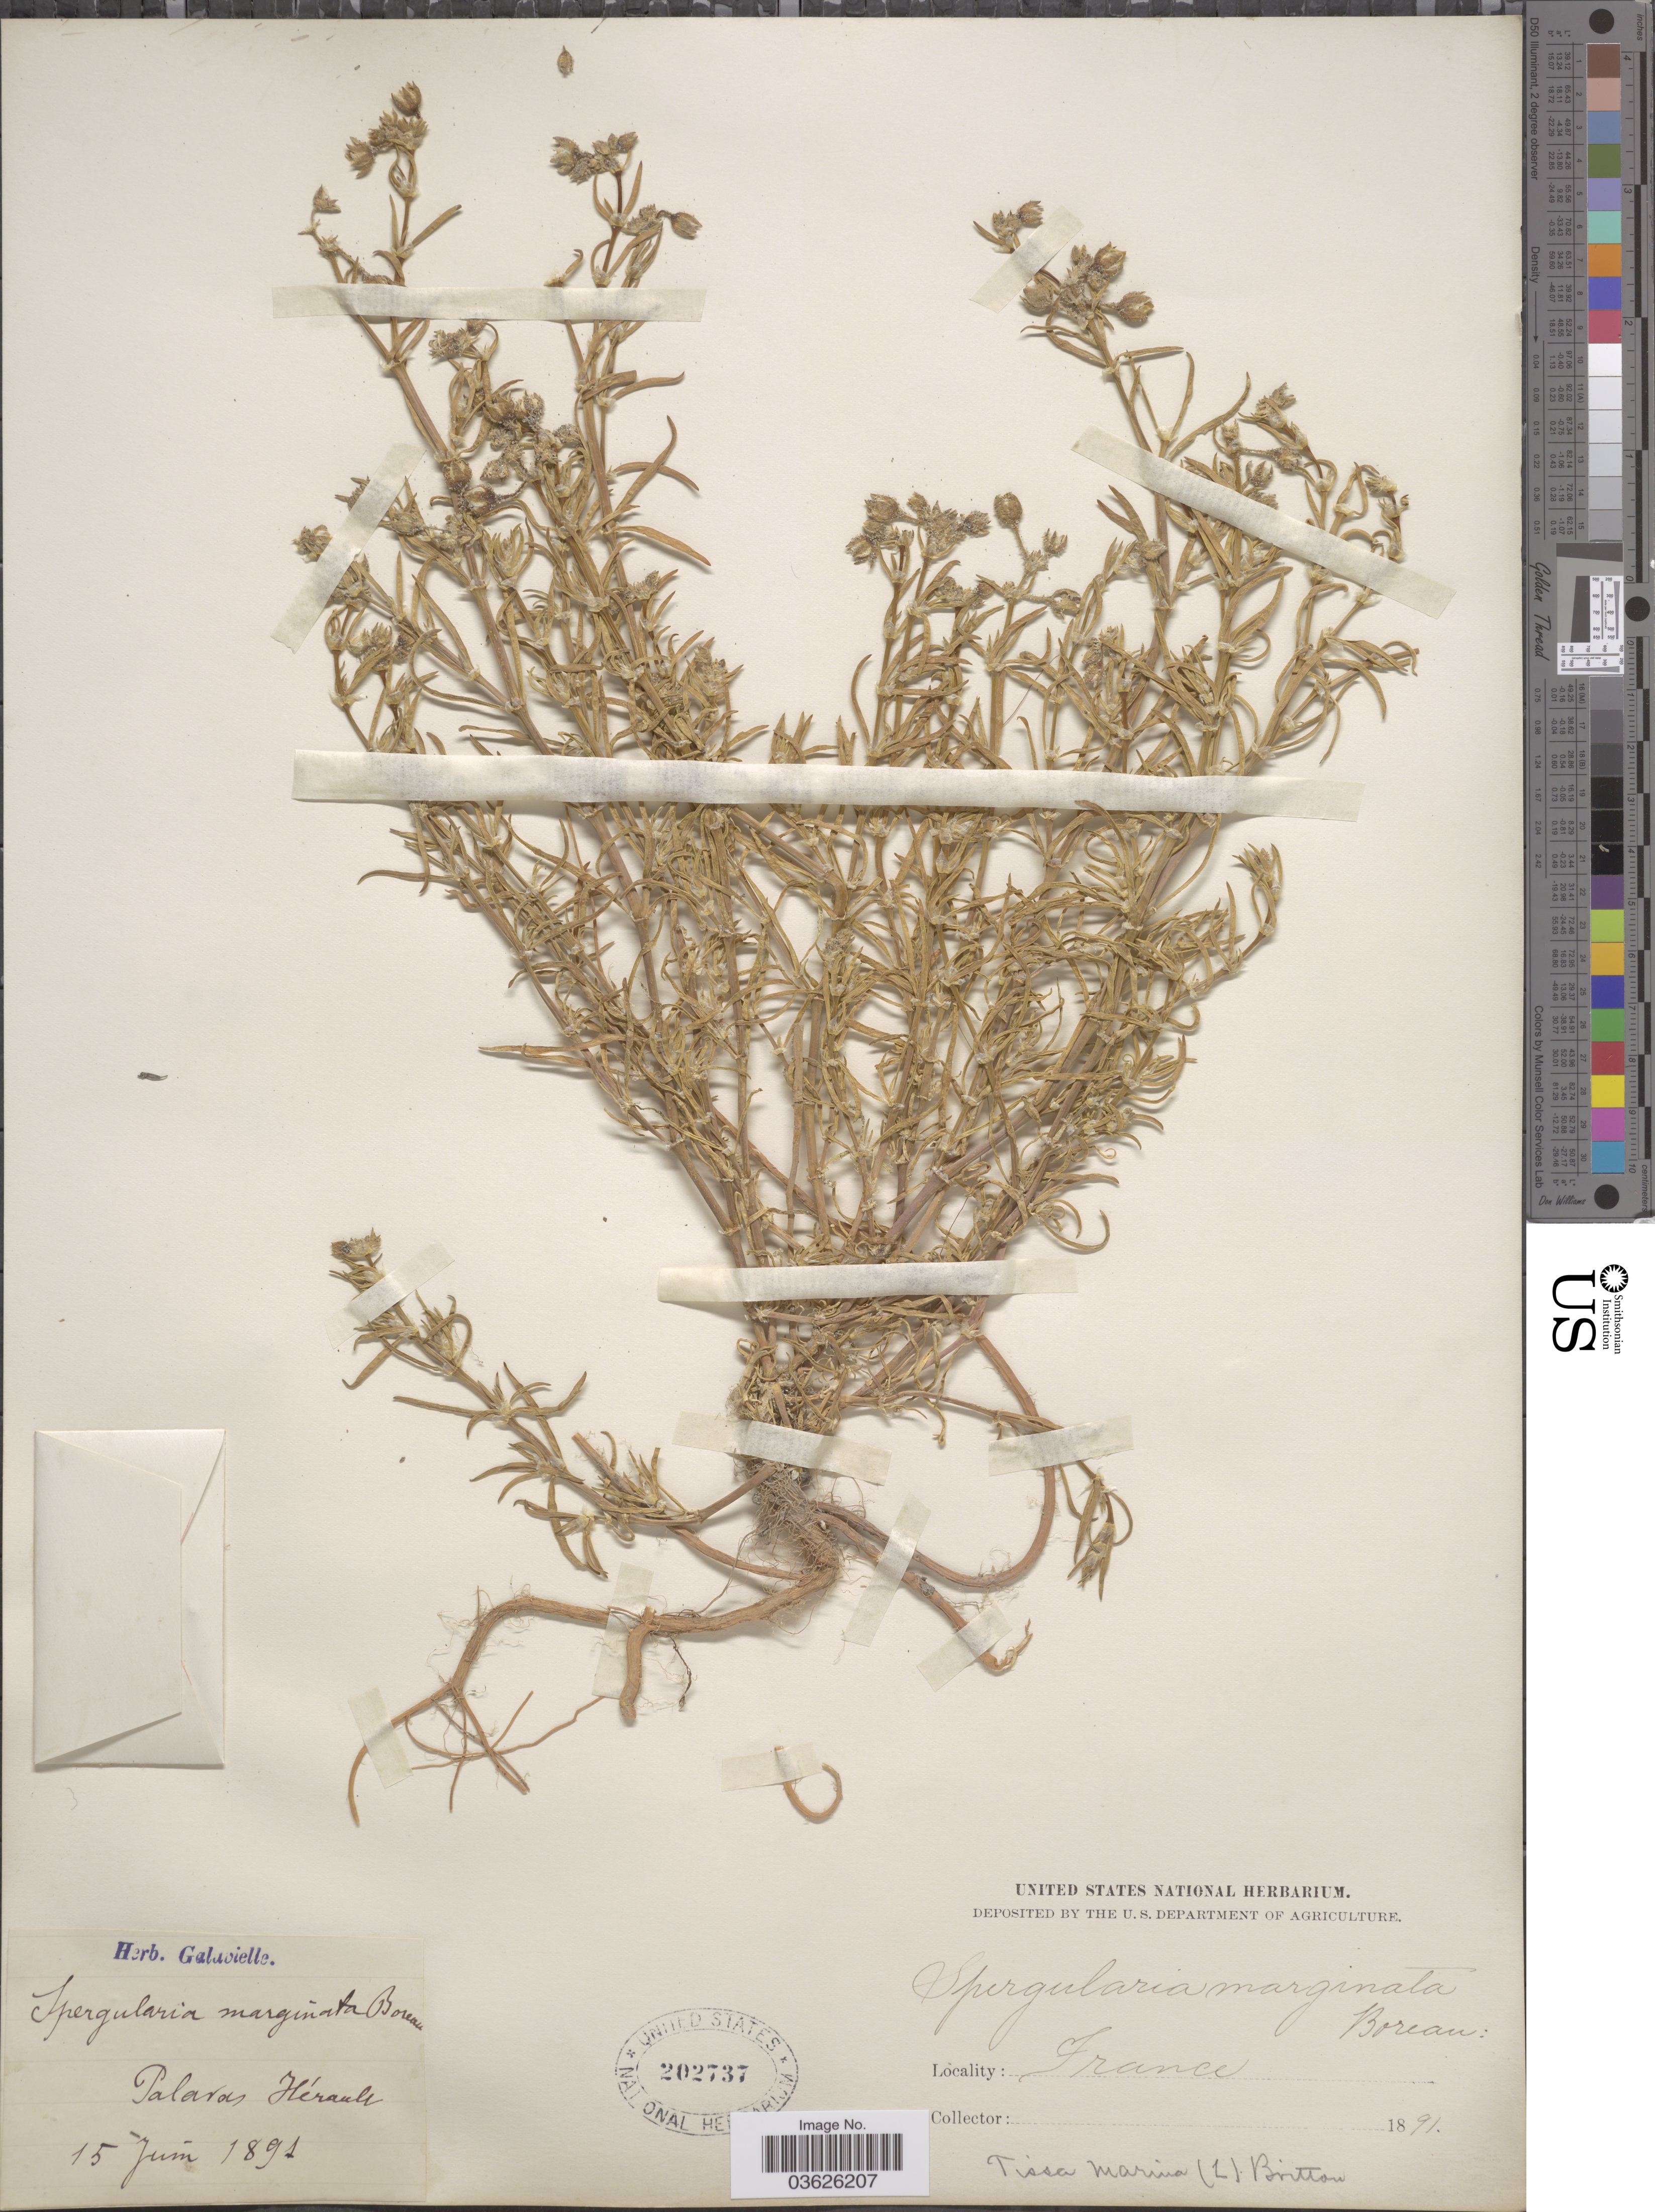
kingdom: Plantae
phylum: Tracheophyta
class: Magnoliopsida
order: Caryophyllales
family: Caryophyllaceae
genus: Tissa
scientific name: Tissa marginata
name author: A. Heller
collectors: Ex herb. Galavielle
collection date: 1891-06-15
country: France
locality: Palavas Hérault.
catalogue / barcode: US 202737